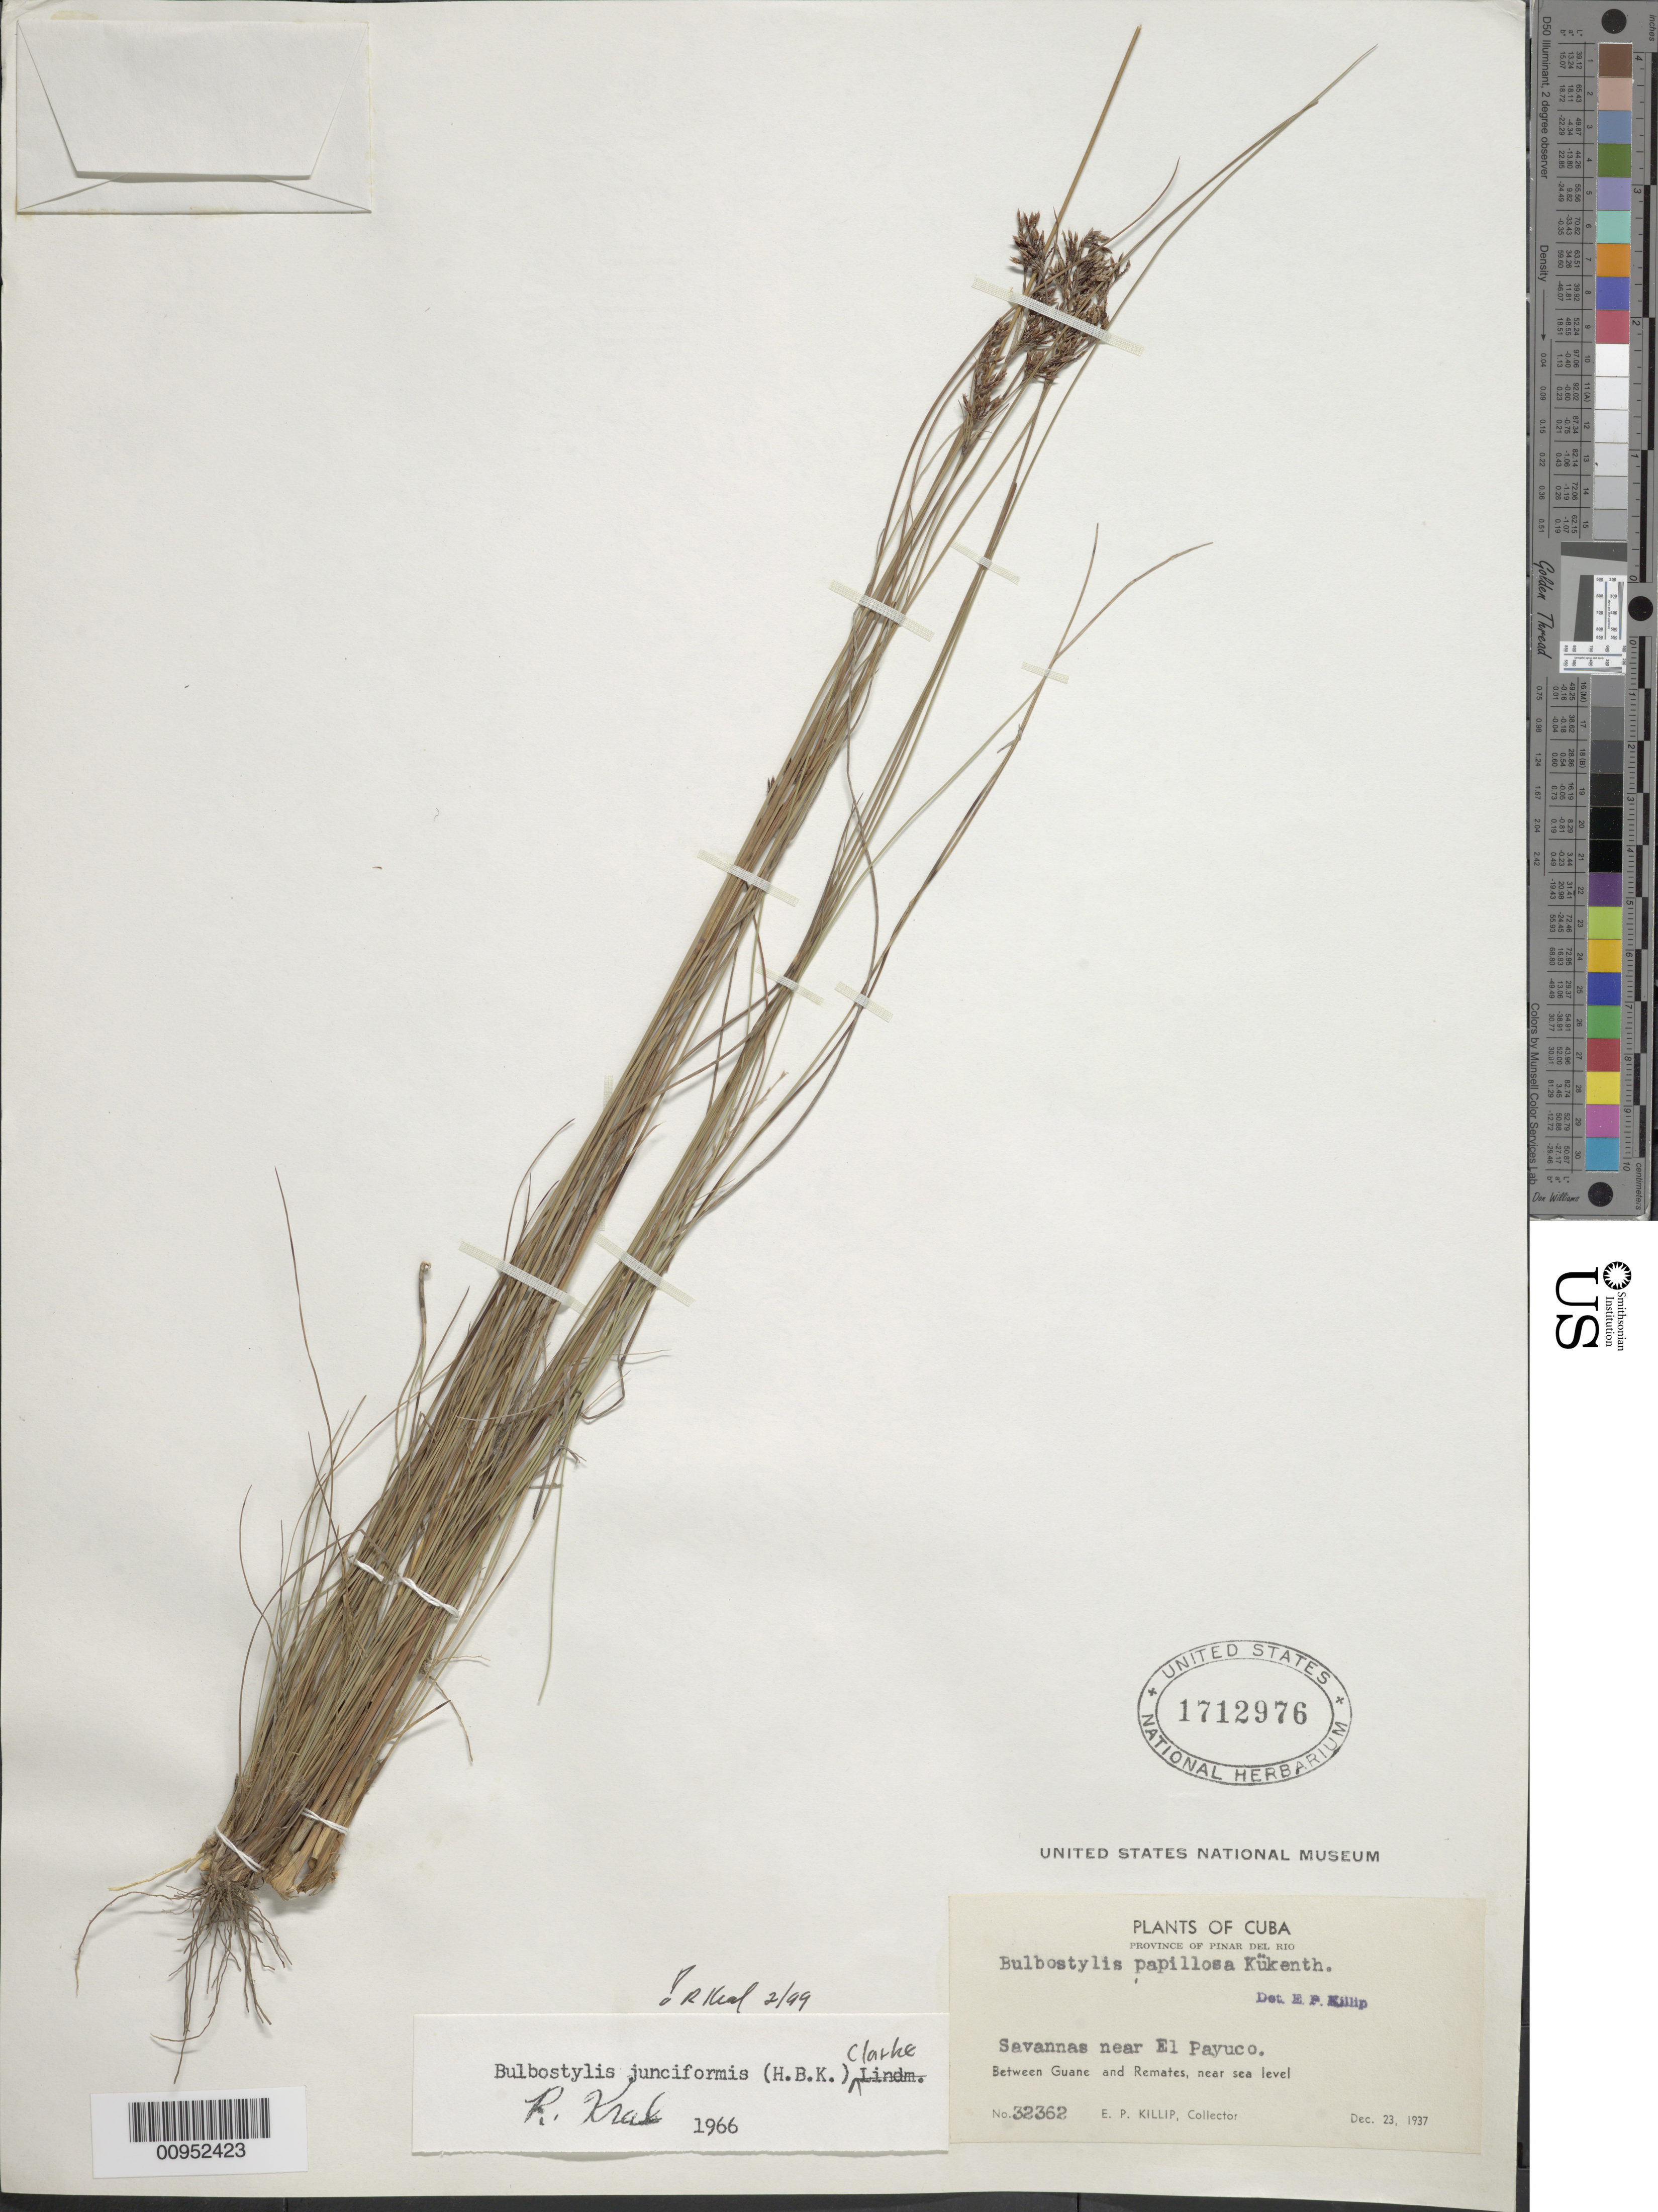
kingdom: Plantae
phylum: Tracheophyta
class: Liliopsida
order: Poales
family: Cyperaceae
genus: Bulbostylis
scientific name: Bulbostylis junciformis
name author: (Kunth) C.B. Clarke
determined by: Kral, Robert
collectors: E. P. Killip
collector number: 32362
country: Cuba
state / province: Pinar del Rio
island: Cuba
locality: El Payuco, between Guane and Remates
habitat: Savannas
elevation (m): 0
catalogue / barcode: US 1712976